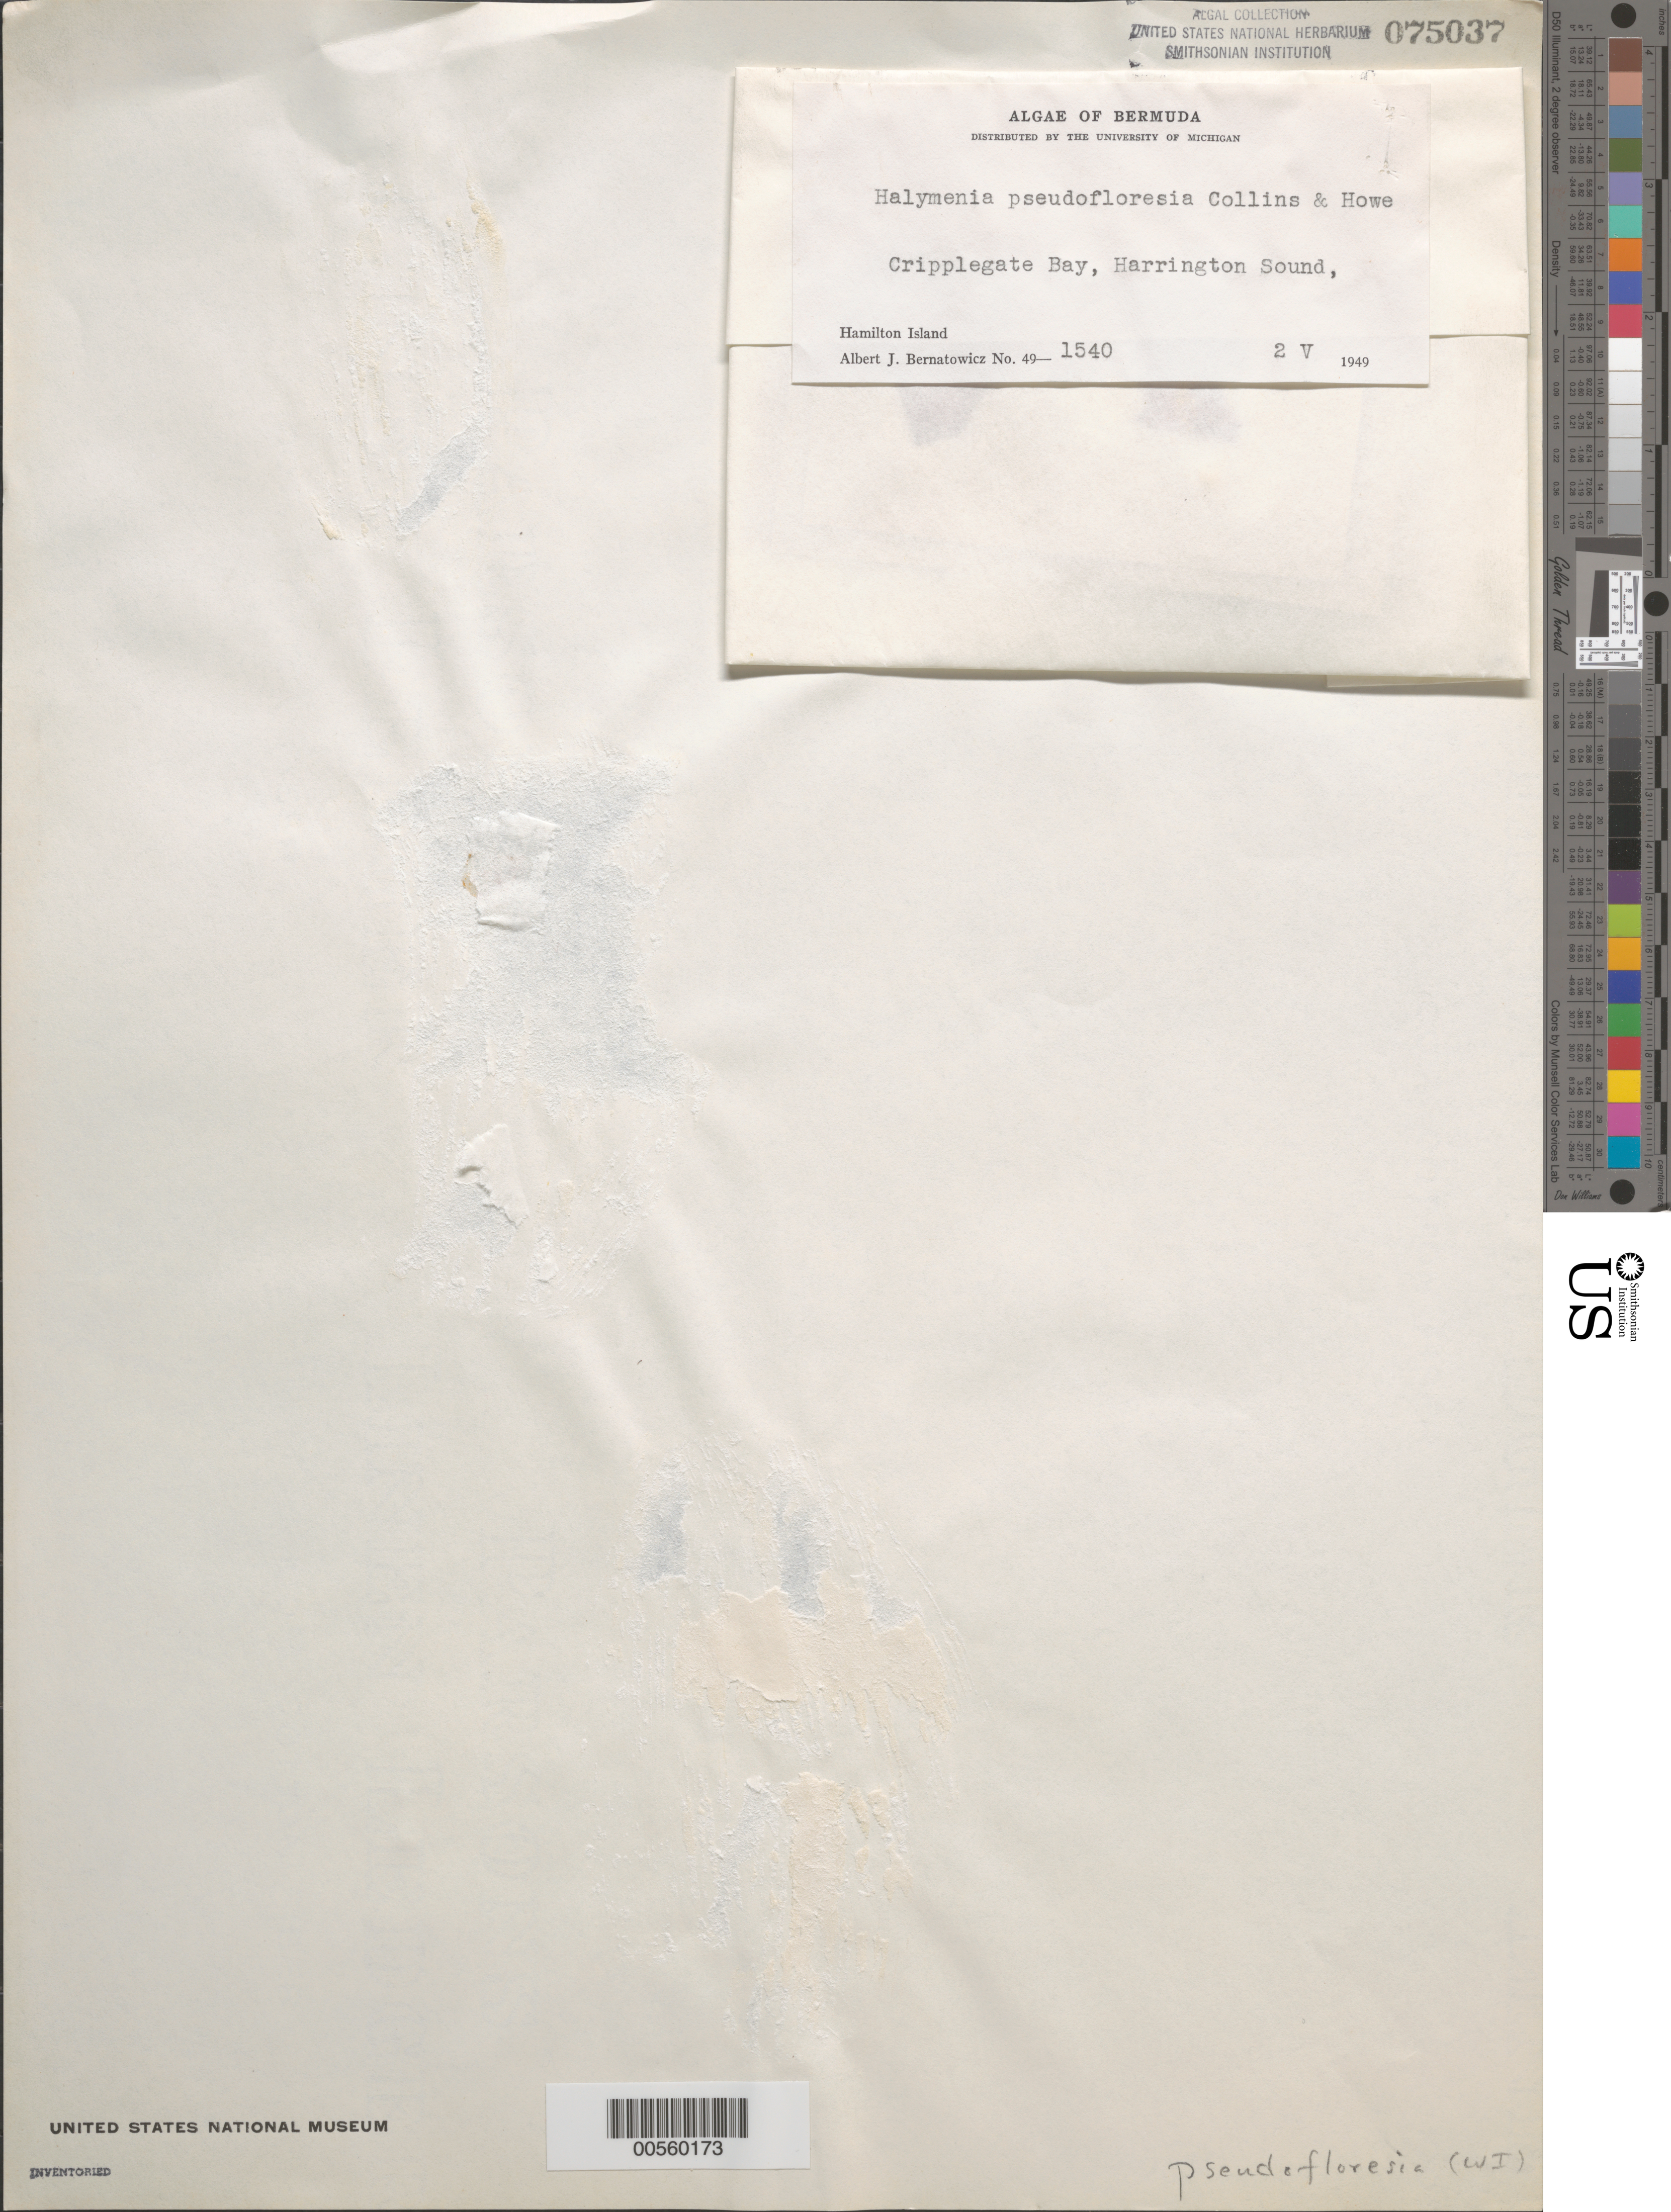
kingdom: Plantae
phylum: Rhodophyta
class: Florideophyceae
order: Halymeniales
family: Halymeniaceae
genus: Halymenia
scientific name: Halymenia pseudofloresia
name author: Collins & M. Howe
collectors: A. Bernatowicz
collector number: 49-1540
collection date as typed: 02 May 1949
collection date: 1949-05-02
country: Bermuda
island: Bermuda Island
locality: Cripplegate Bay, Harrington Sound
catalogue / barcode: US 75037